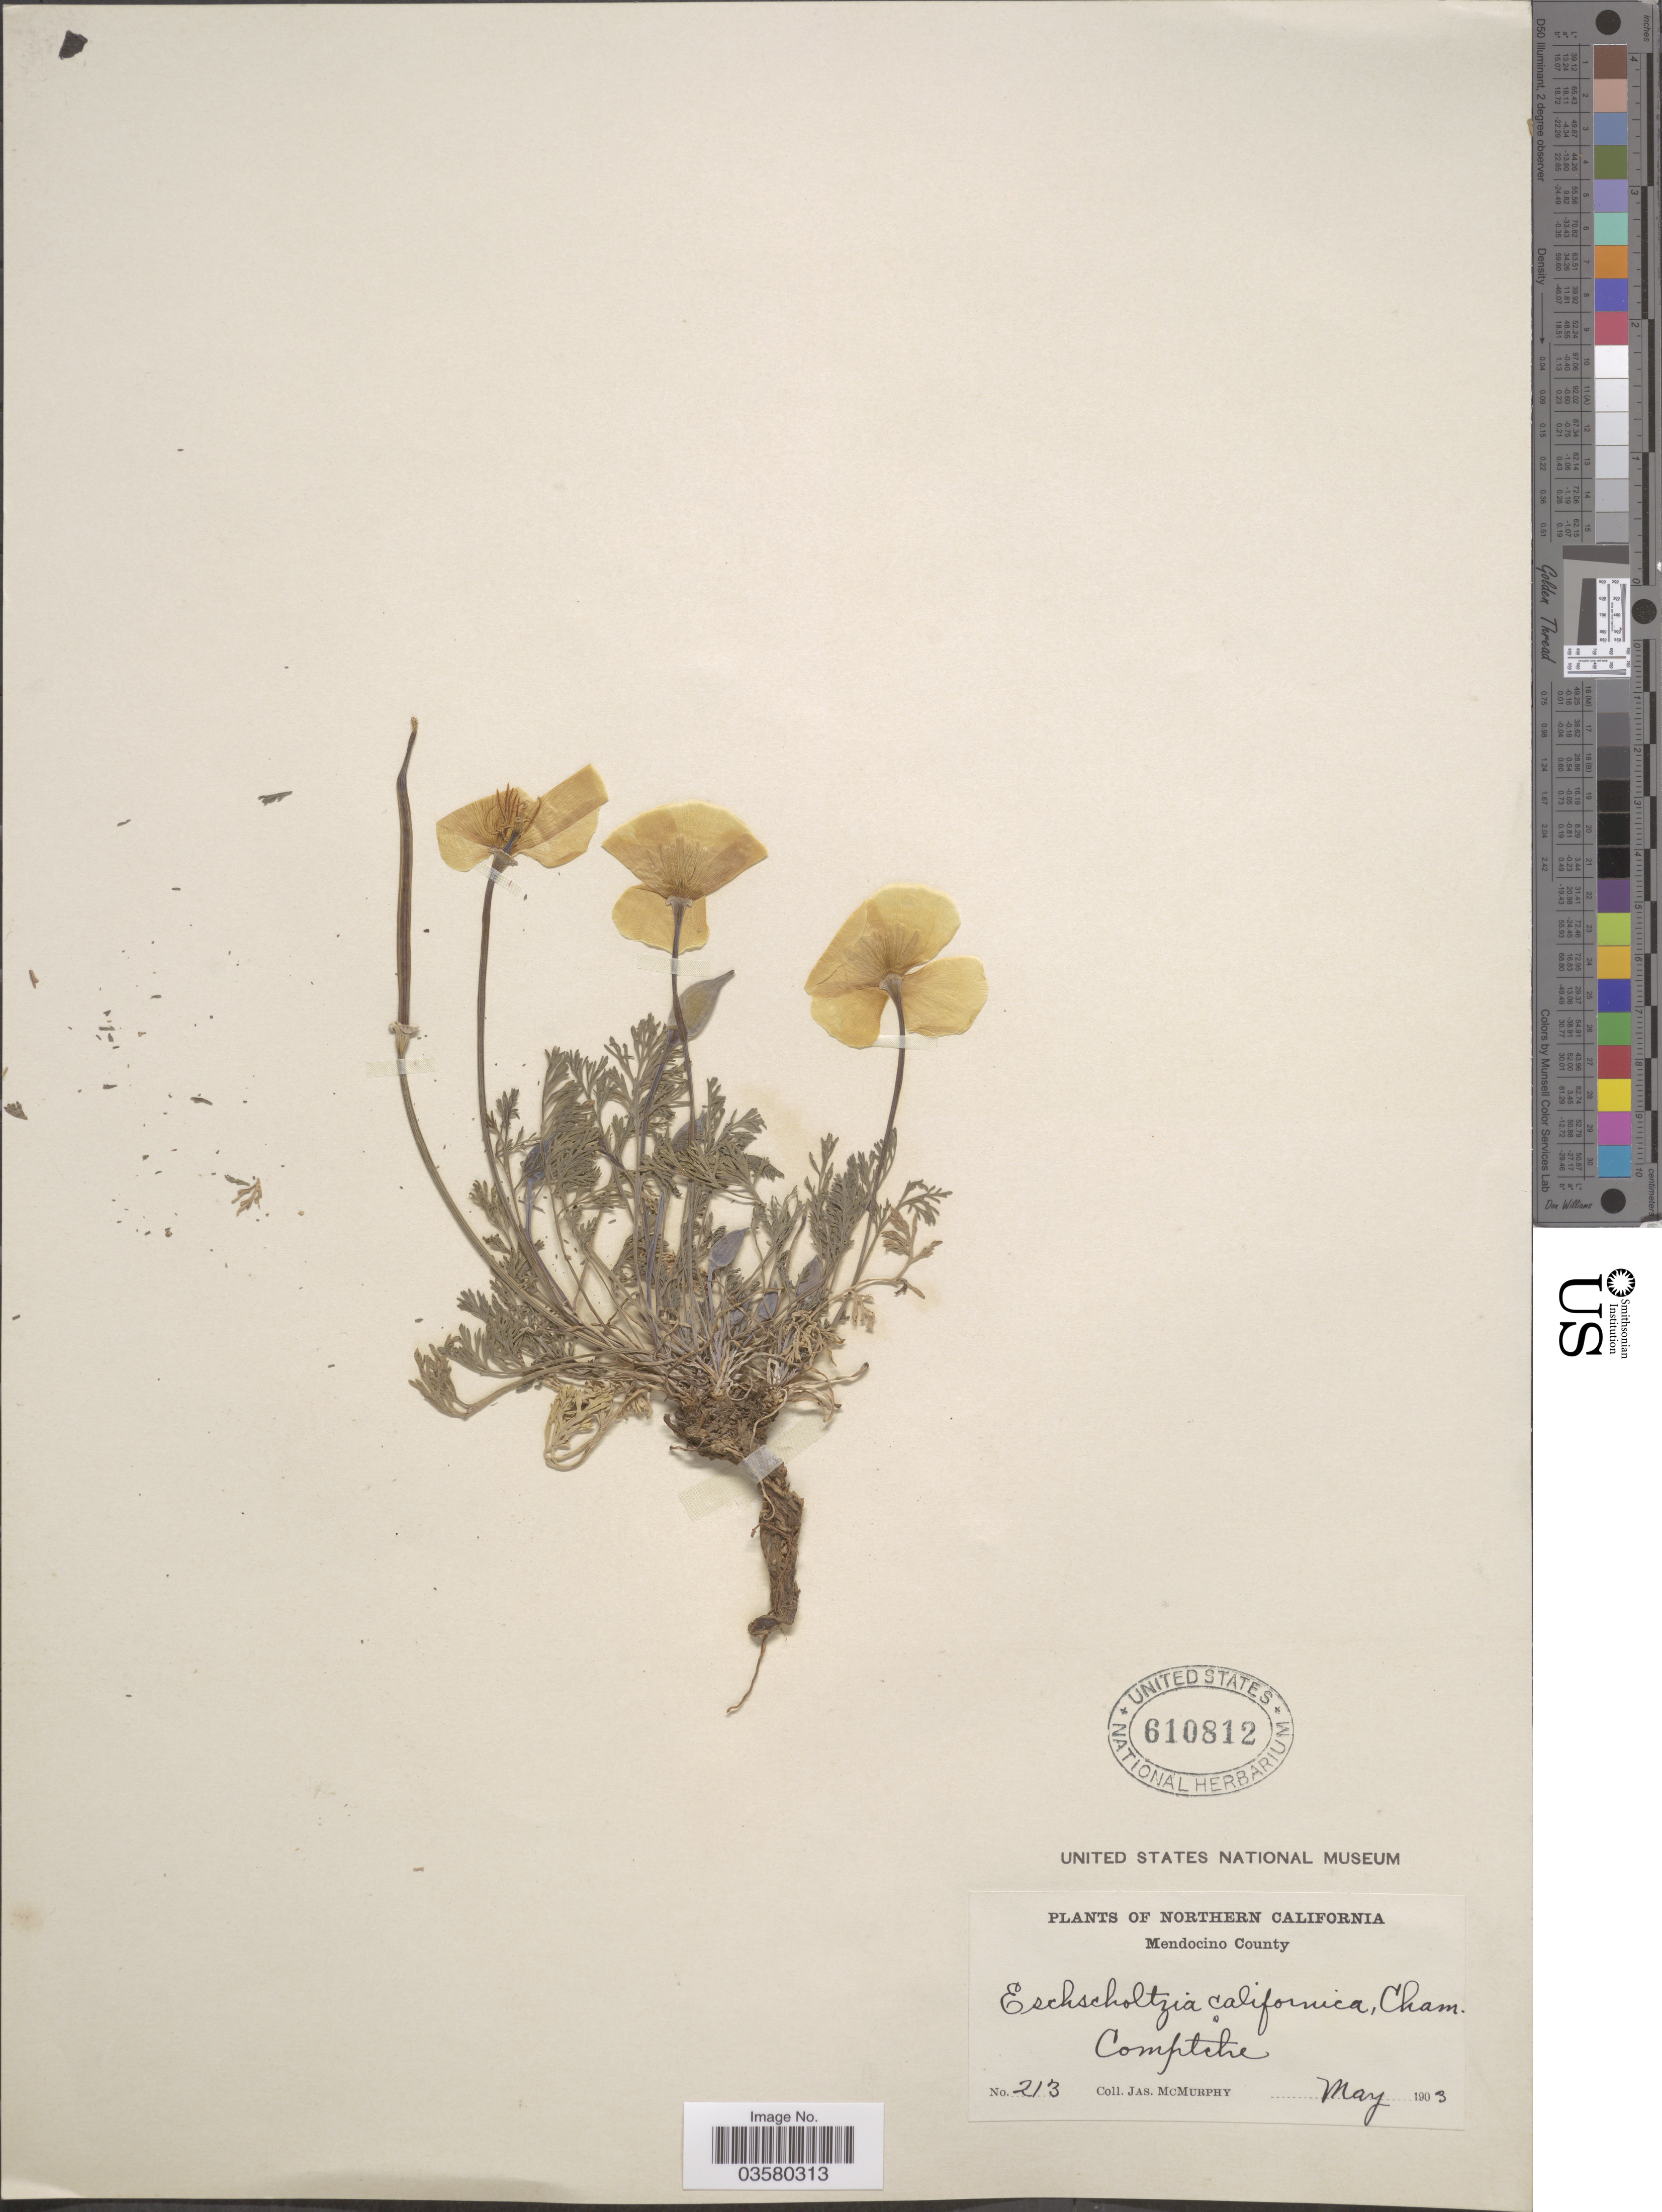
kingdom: Plantae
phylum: Tracheophyta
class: Magnoliopsida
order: Ranunculales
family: Papaveraceae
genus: Eschscholzia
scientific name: Eschscholzia californica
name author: Cham.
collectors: J. McMurphy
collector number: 213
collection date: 1903-05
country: United States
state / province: California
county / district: Mendocino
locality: Northern California. Mendocino County. Comptche.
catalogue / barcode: US 610812